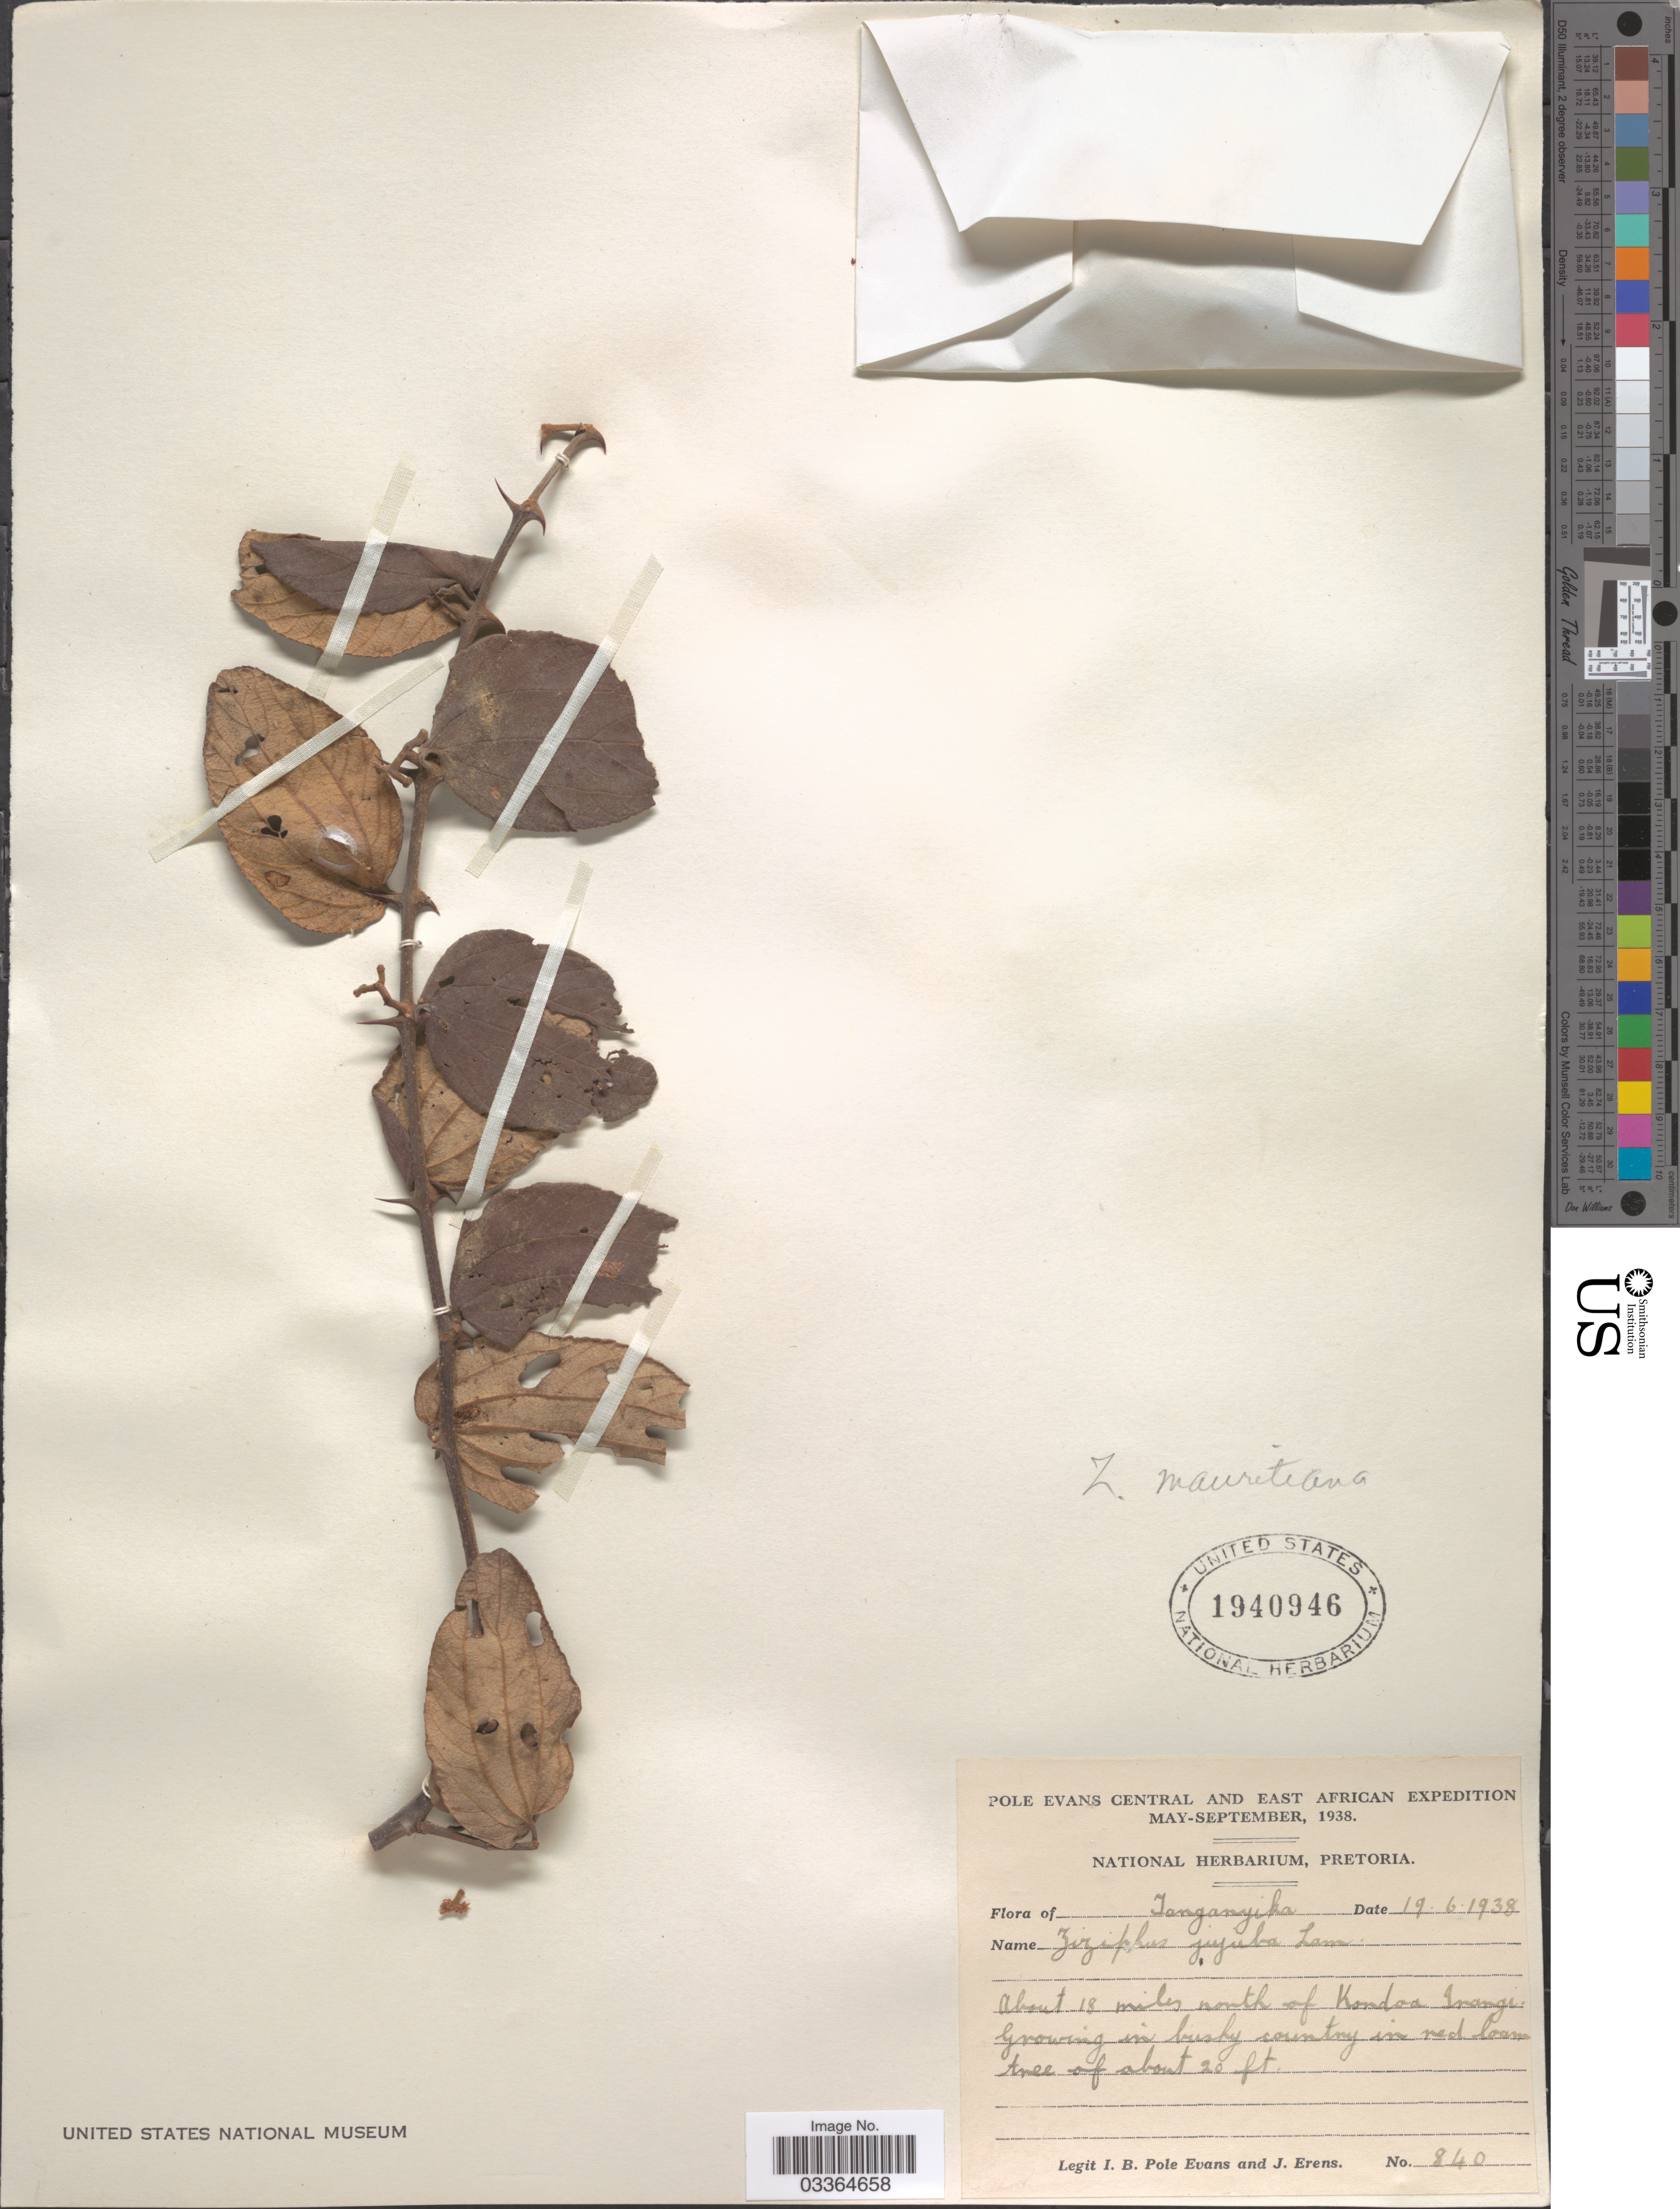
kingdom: Plantae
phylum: Tracheophyta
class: Magnoliopsida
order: Rosales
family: Rhamnaceae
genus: Ziziphus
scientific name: Ziziphus mauritiana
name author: Lam.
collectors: I. B. Pole-Evans & J. Erens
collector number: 840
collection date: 1938-06-19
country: Tanzania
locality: Tanganyika. About 18 miles north of Kondoa Irangi.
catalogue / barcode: US 1940946